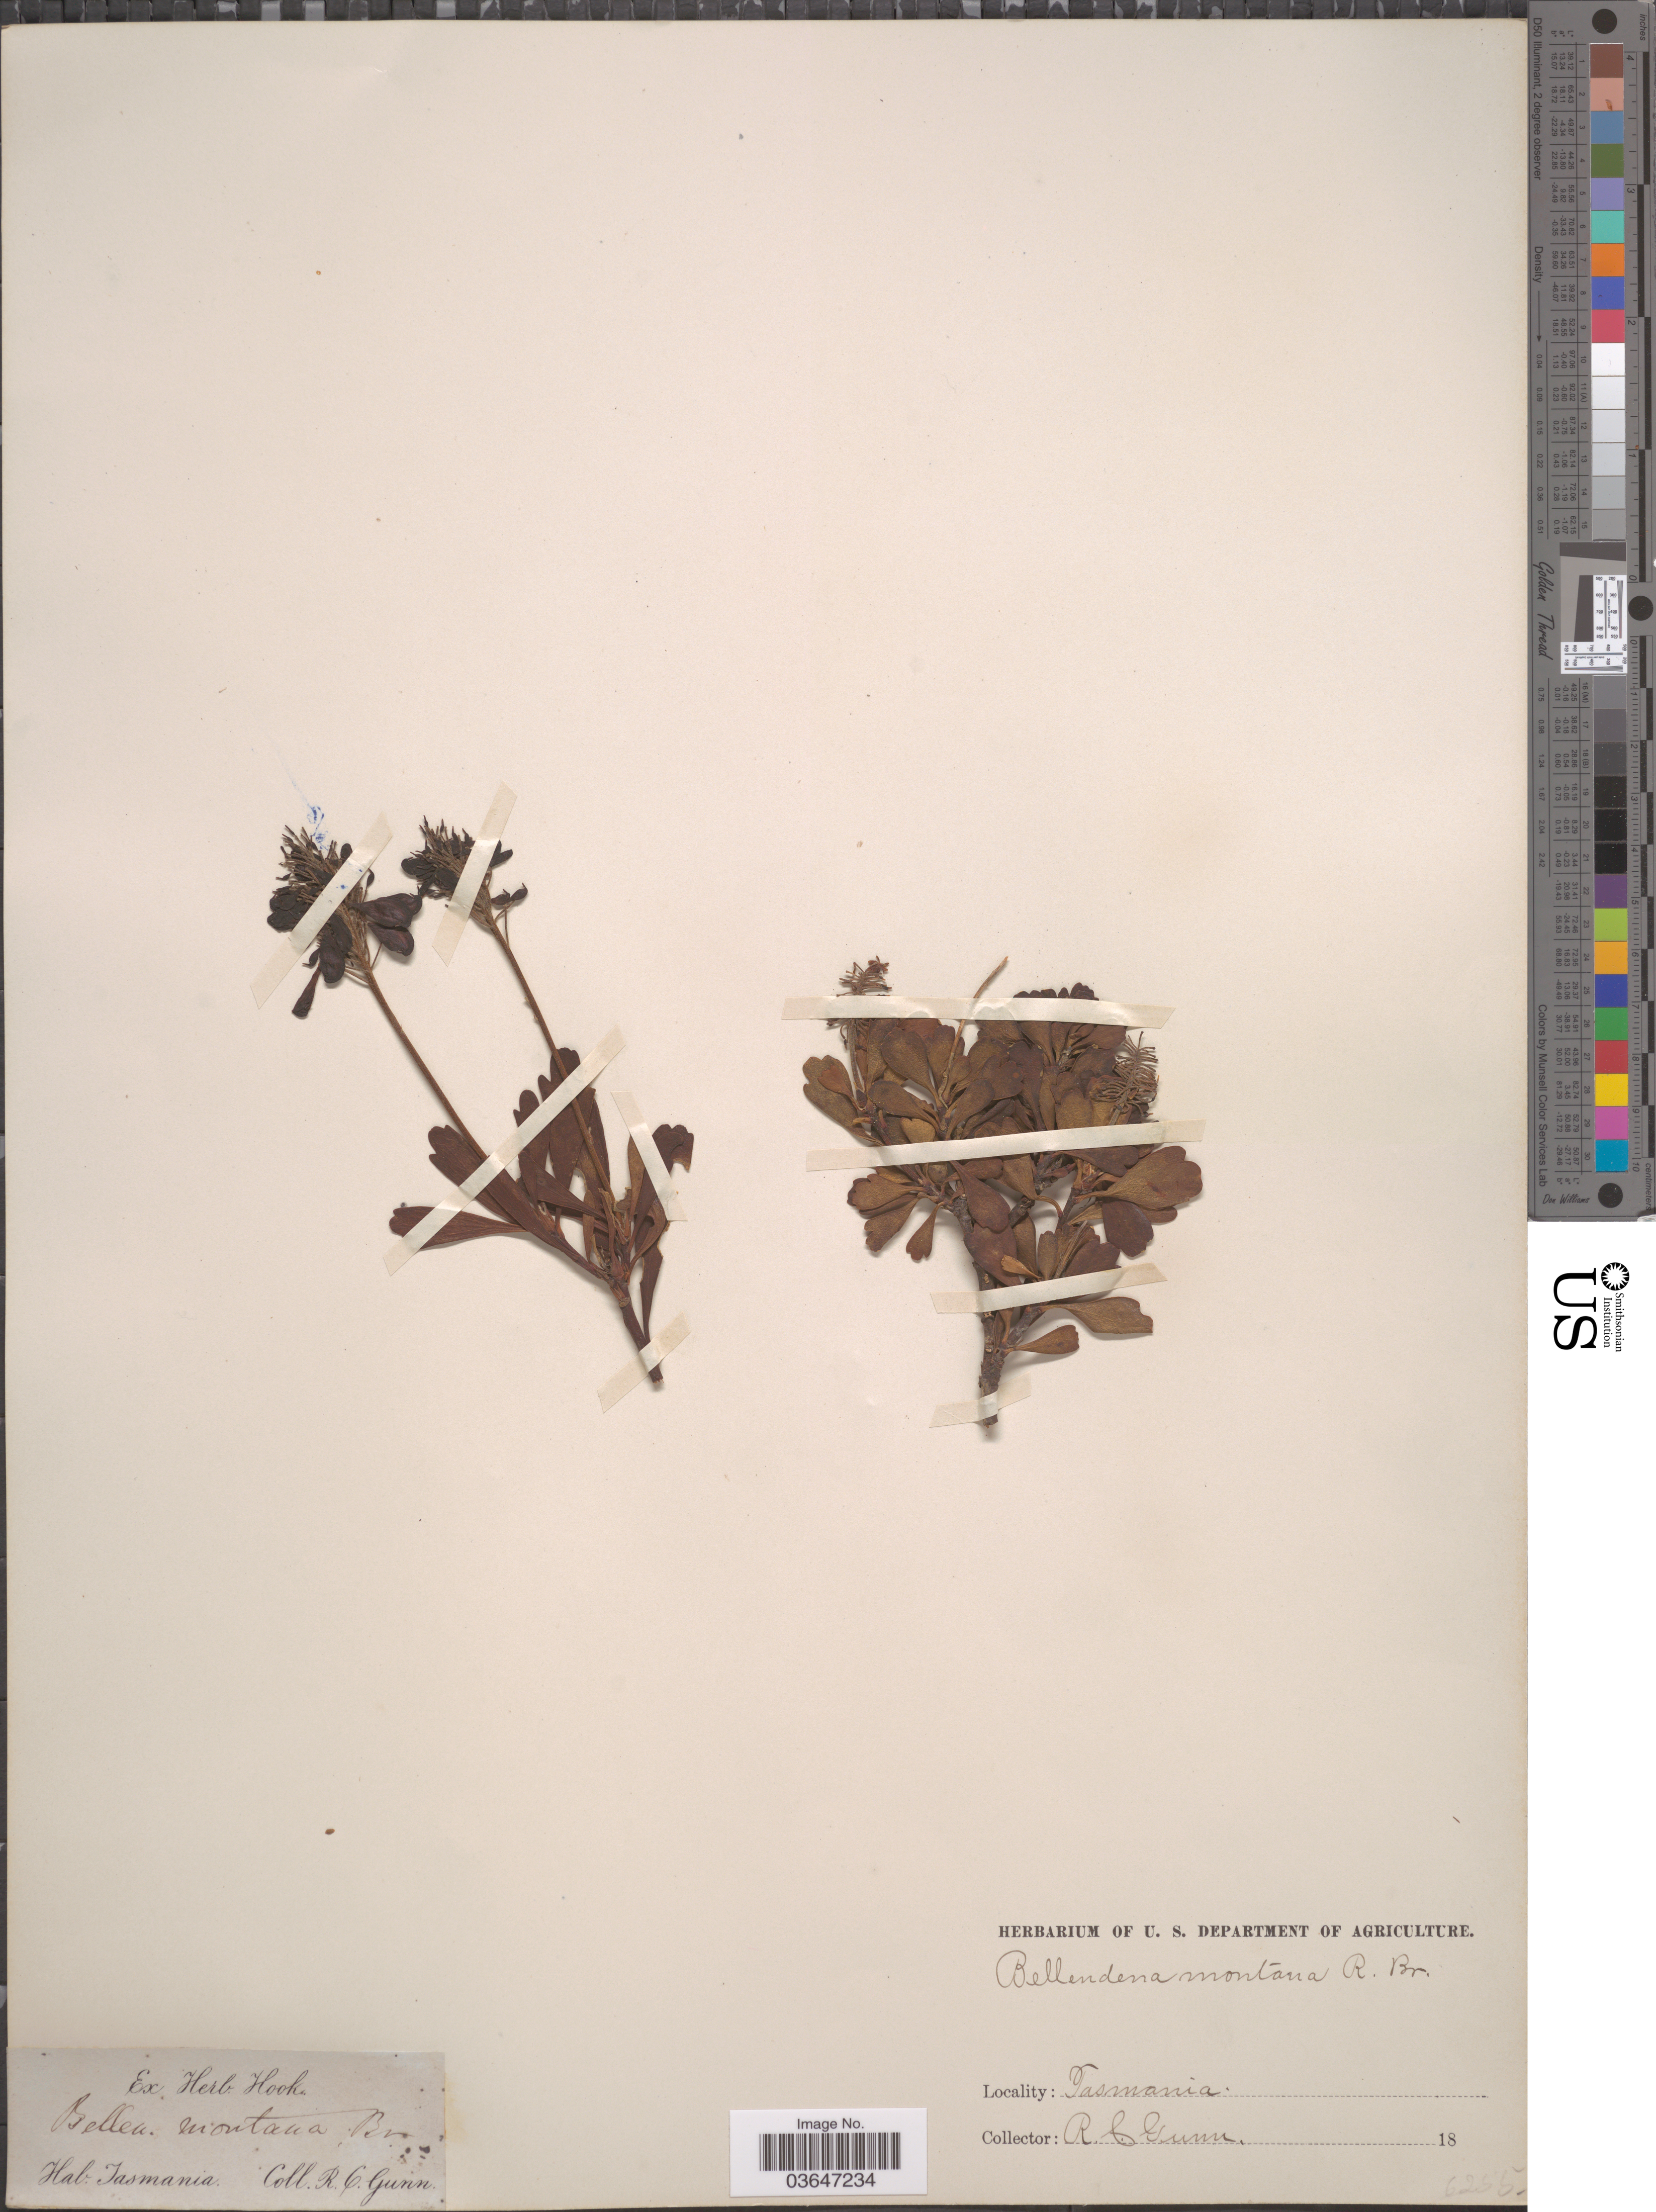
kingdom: Plantae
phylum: Tracheophyta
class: Magnoliopsida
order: Proteales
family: Proteaceae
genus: Bellendena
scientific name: Bellendena montana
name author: R. Br.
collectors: R. Gunn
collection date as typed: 18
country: Australia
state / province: Tasmania